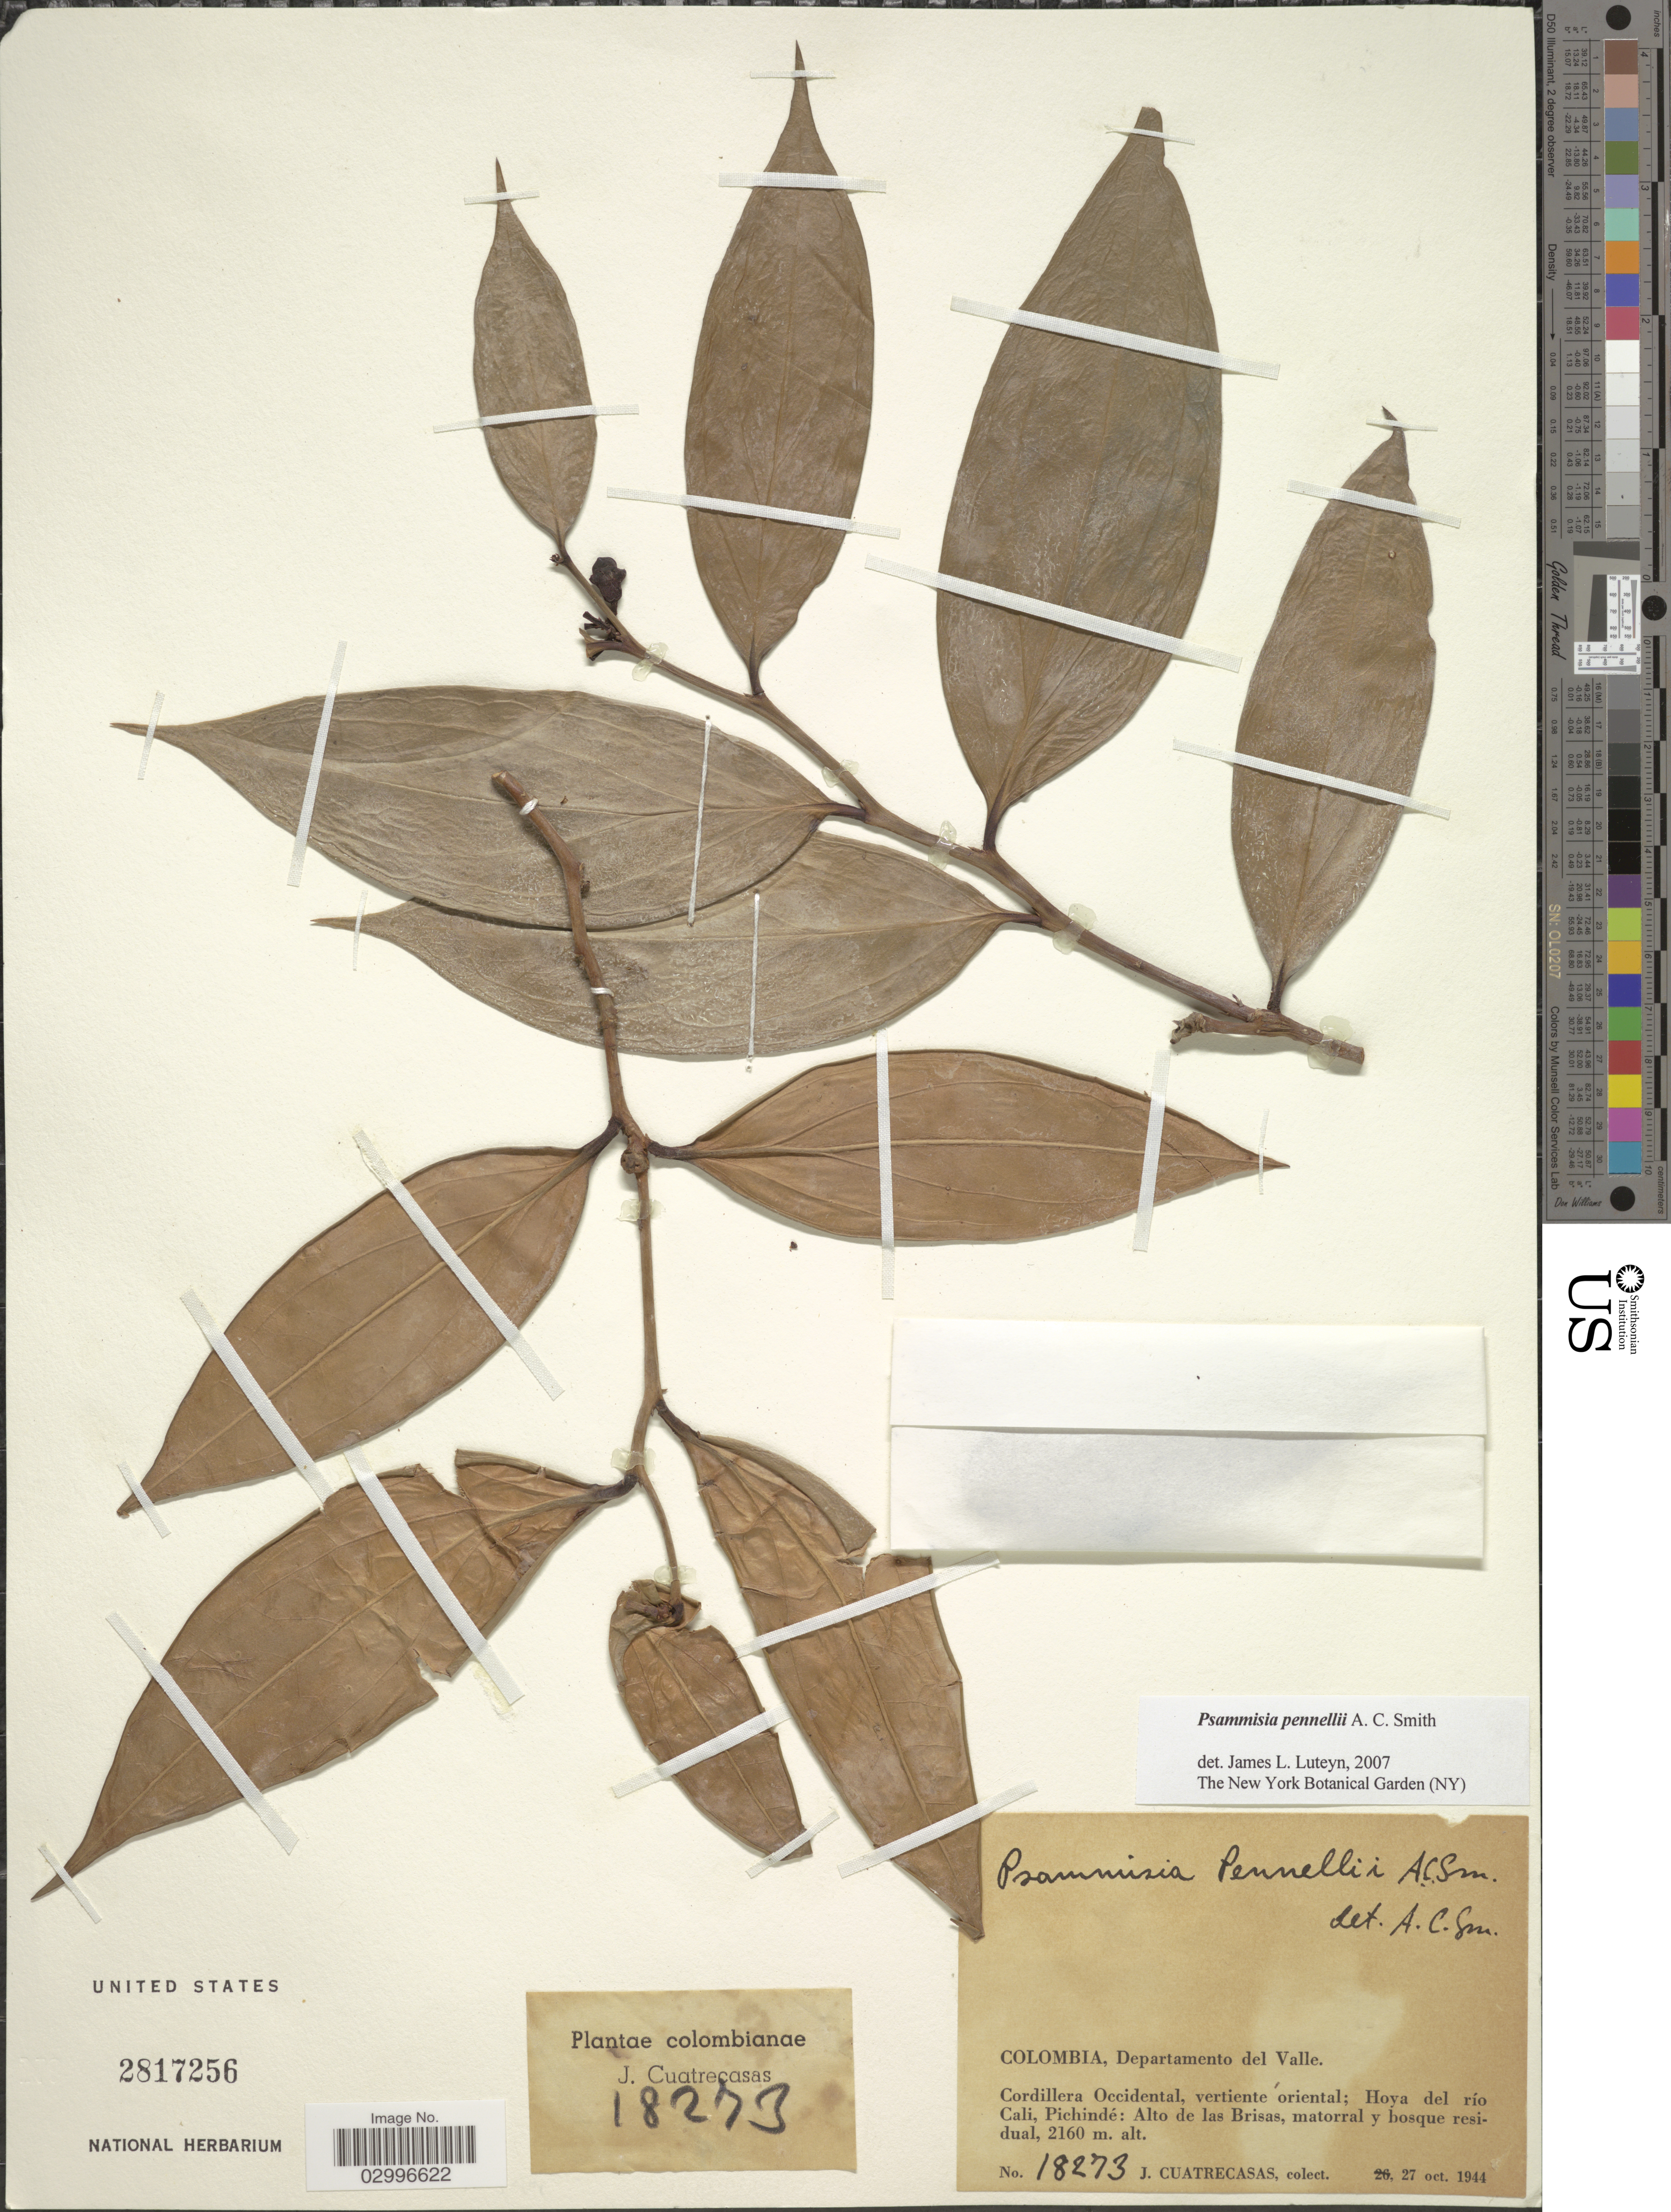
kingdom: Plantae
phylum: Tracheophyta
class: Magnoliopsida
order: Ericales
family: Ericaceae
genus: Psammisia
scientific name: Psammisia pennellii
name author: A.C. Sm.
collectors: J. Cuatrecasas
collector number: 18273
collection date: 1944-10-27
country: Colombia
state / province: Valle del Cauca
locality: Departamento del Valle. Cordillera Occidental, vertiente oriental; Hoya del río Cali, Pichindé: Alto de las Brisas.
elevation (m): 2160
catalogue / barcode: US 2817256